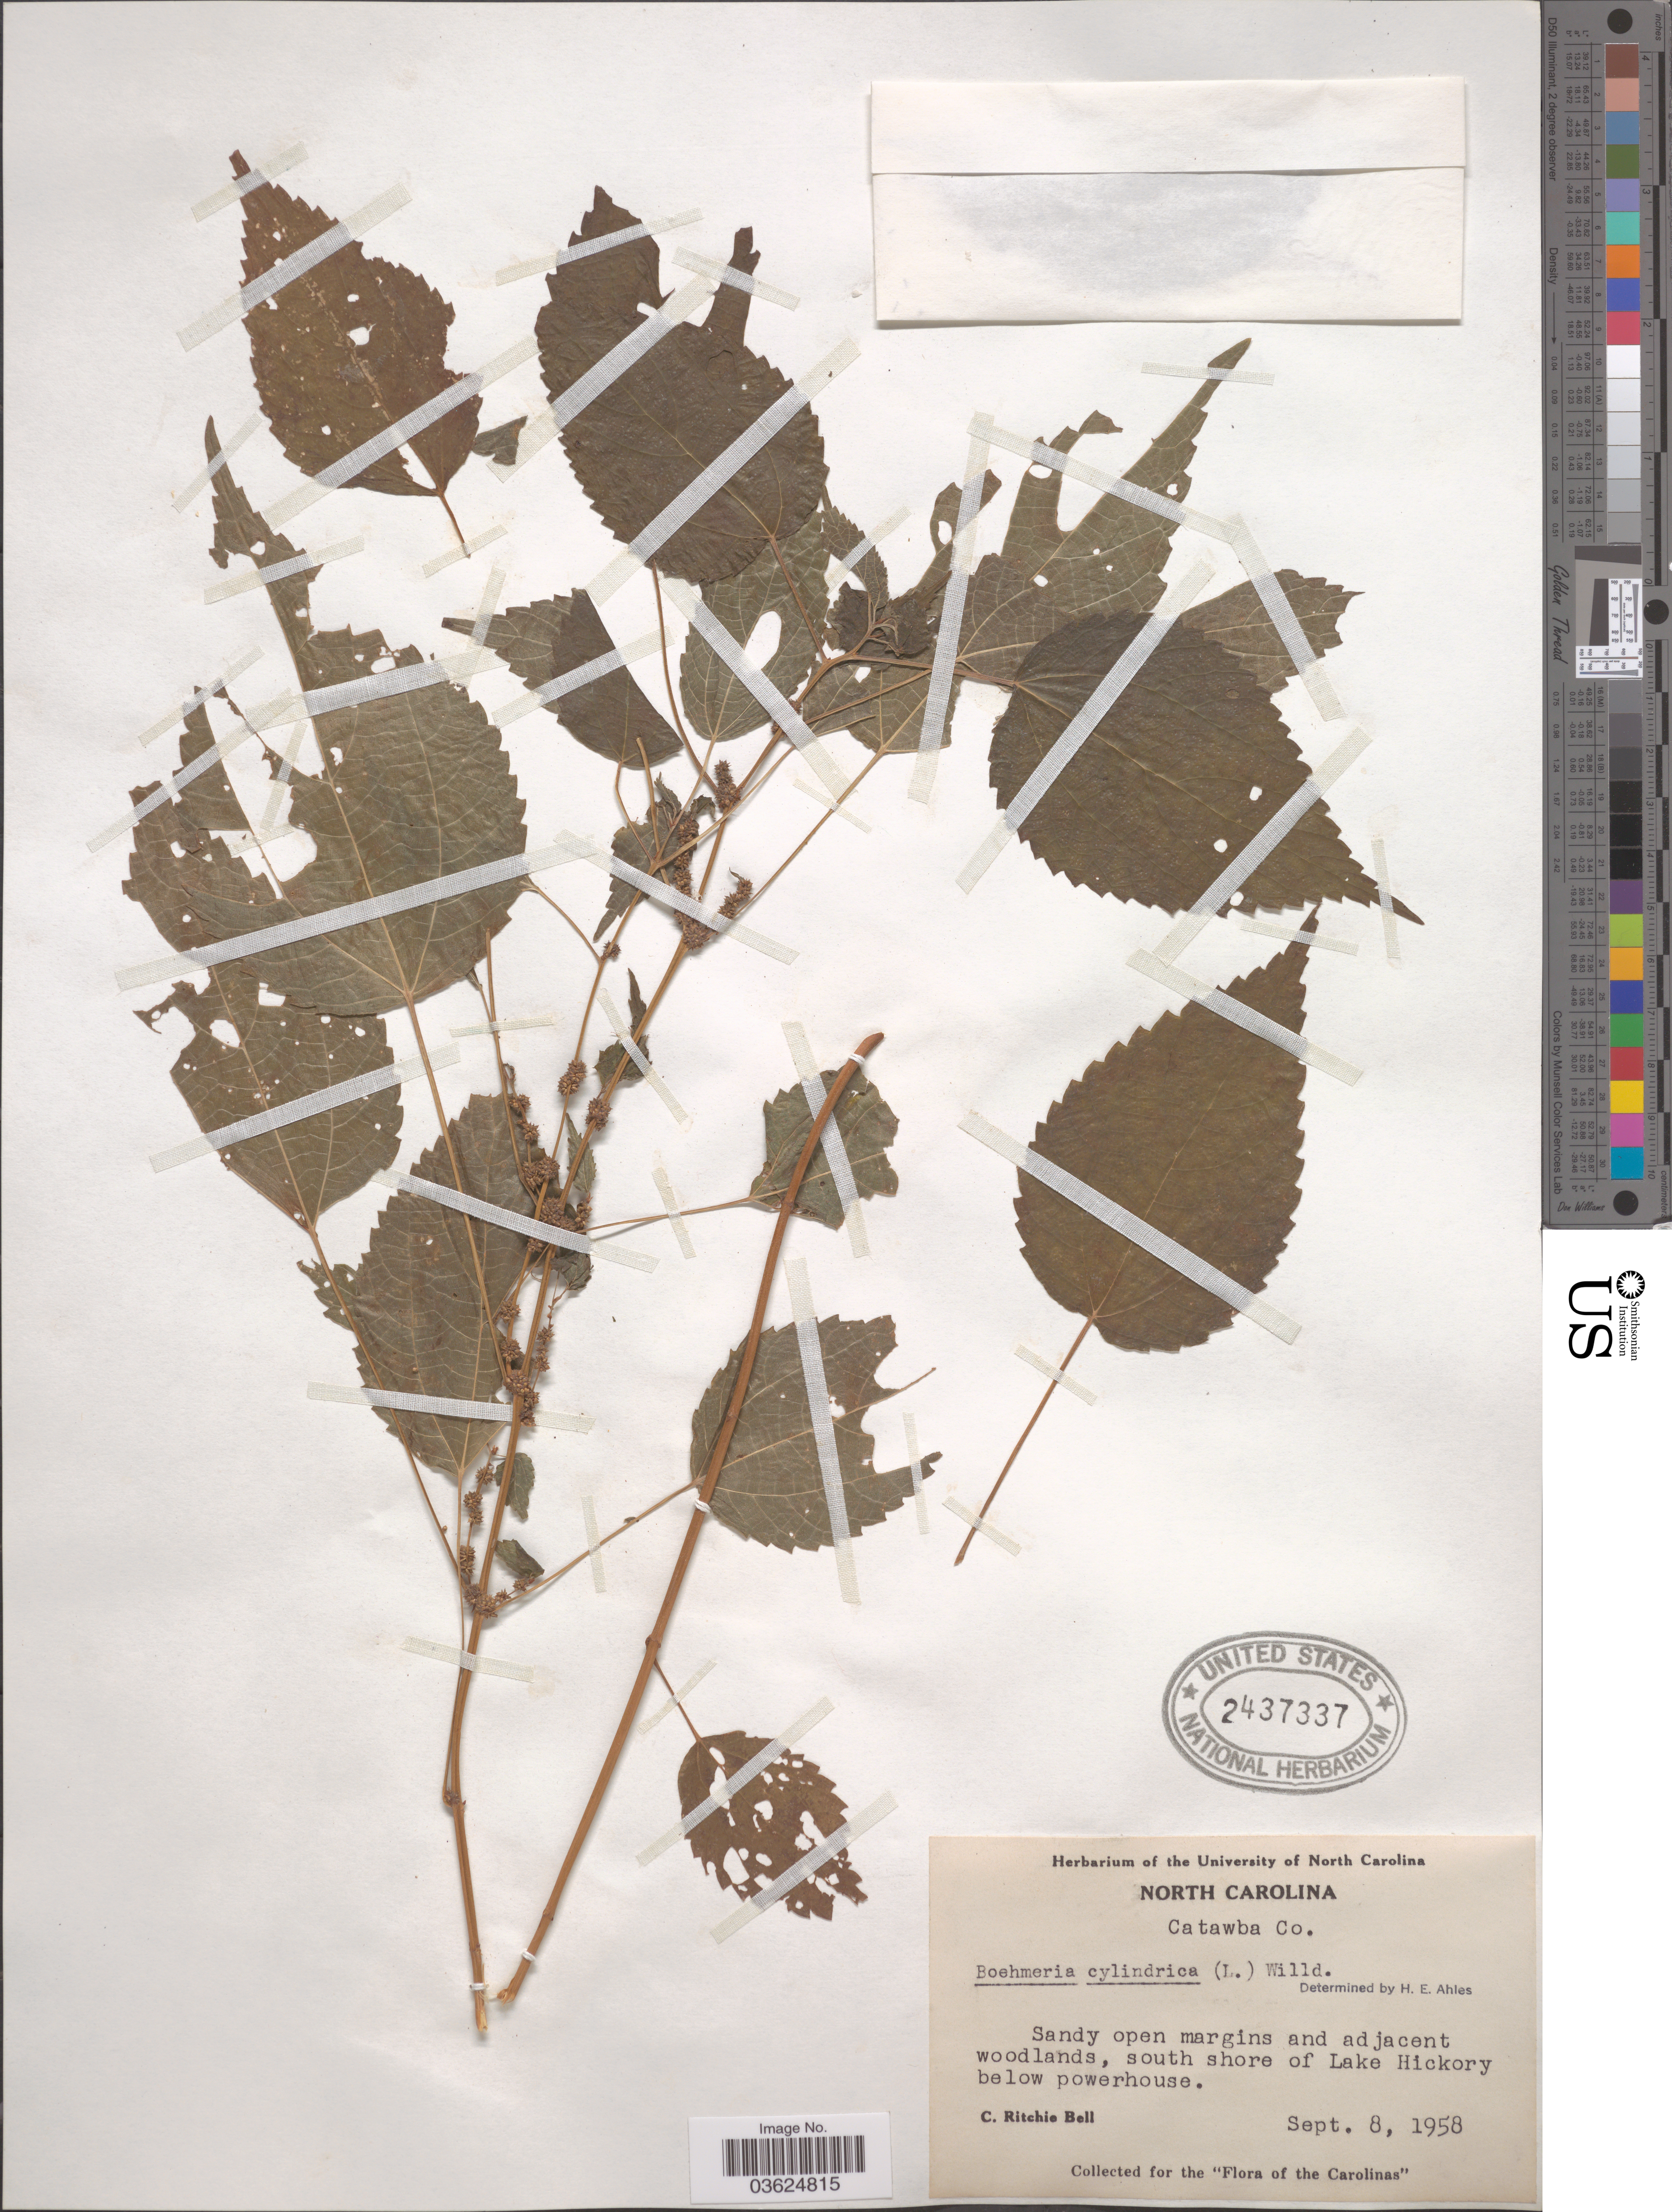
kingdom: Plantae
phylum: Tracheophyta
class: Magnoliopsida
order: Rosales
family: Urticaceae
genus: Boehmeria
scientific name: Boehmeria cylindrica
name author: (L.) Sw.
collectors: C. R. Bell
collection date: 1958-09-08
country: United States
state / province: North Carolina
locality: Catawba Co. South shore of Lake Hickory below powerhouse.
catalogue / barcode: US 2437337